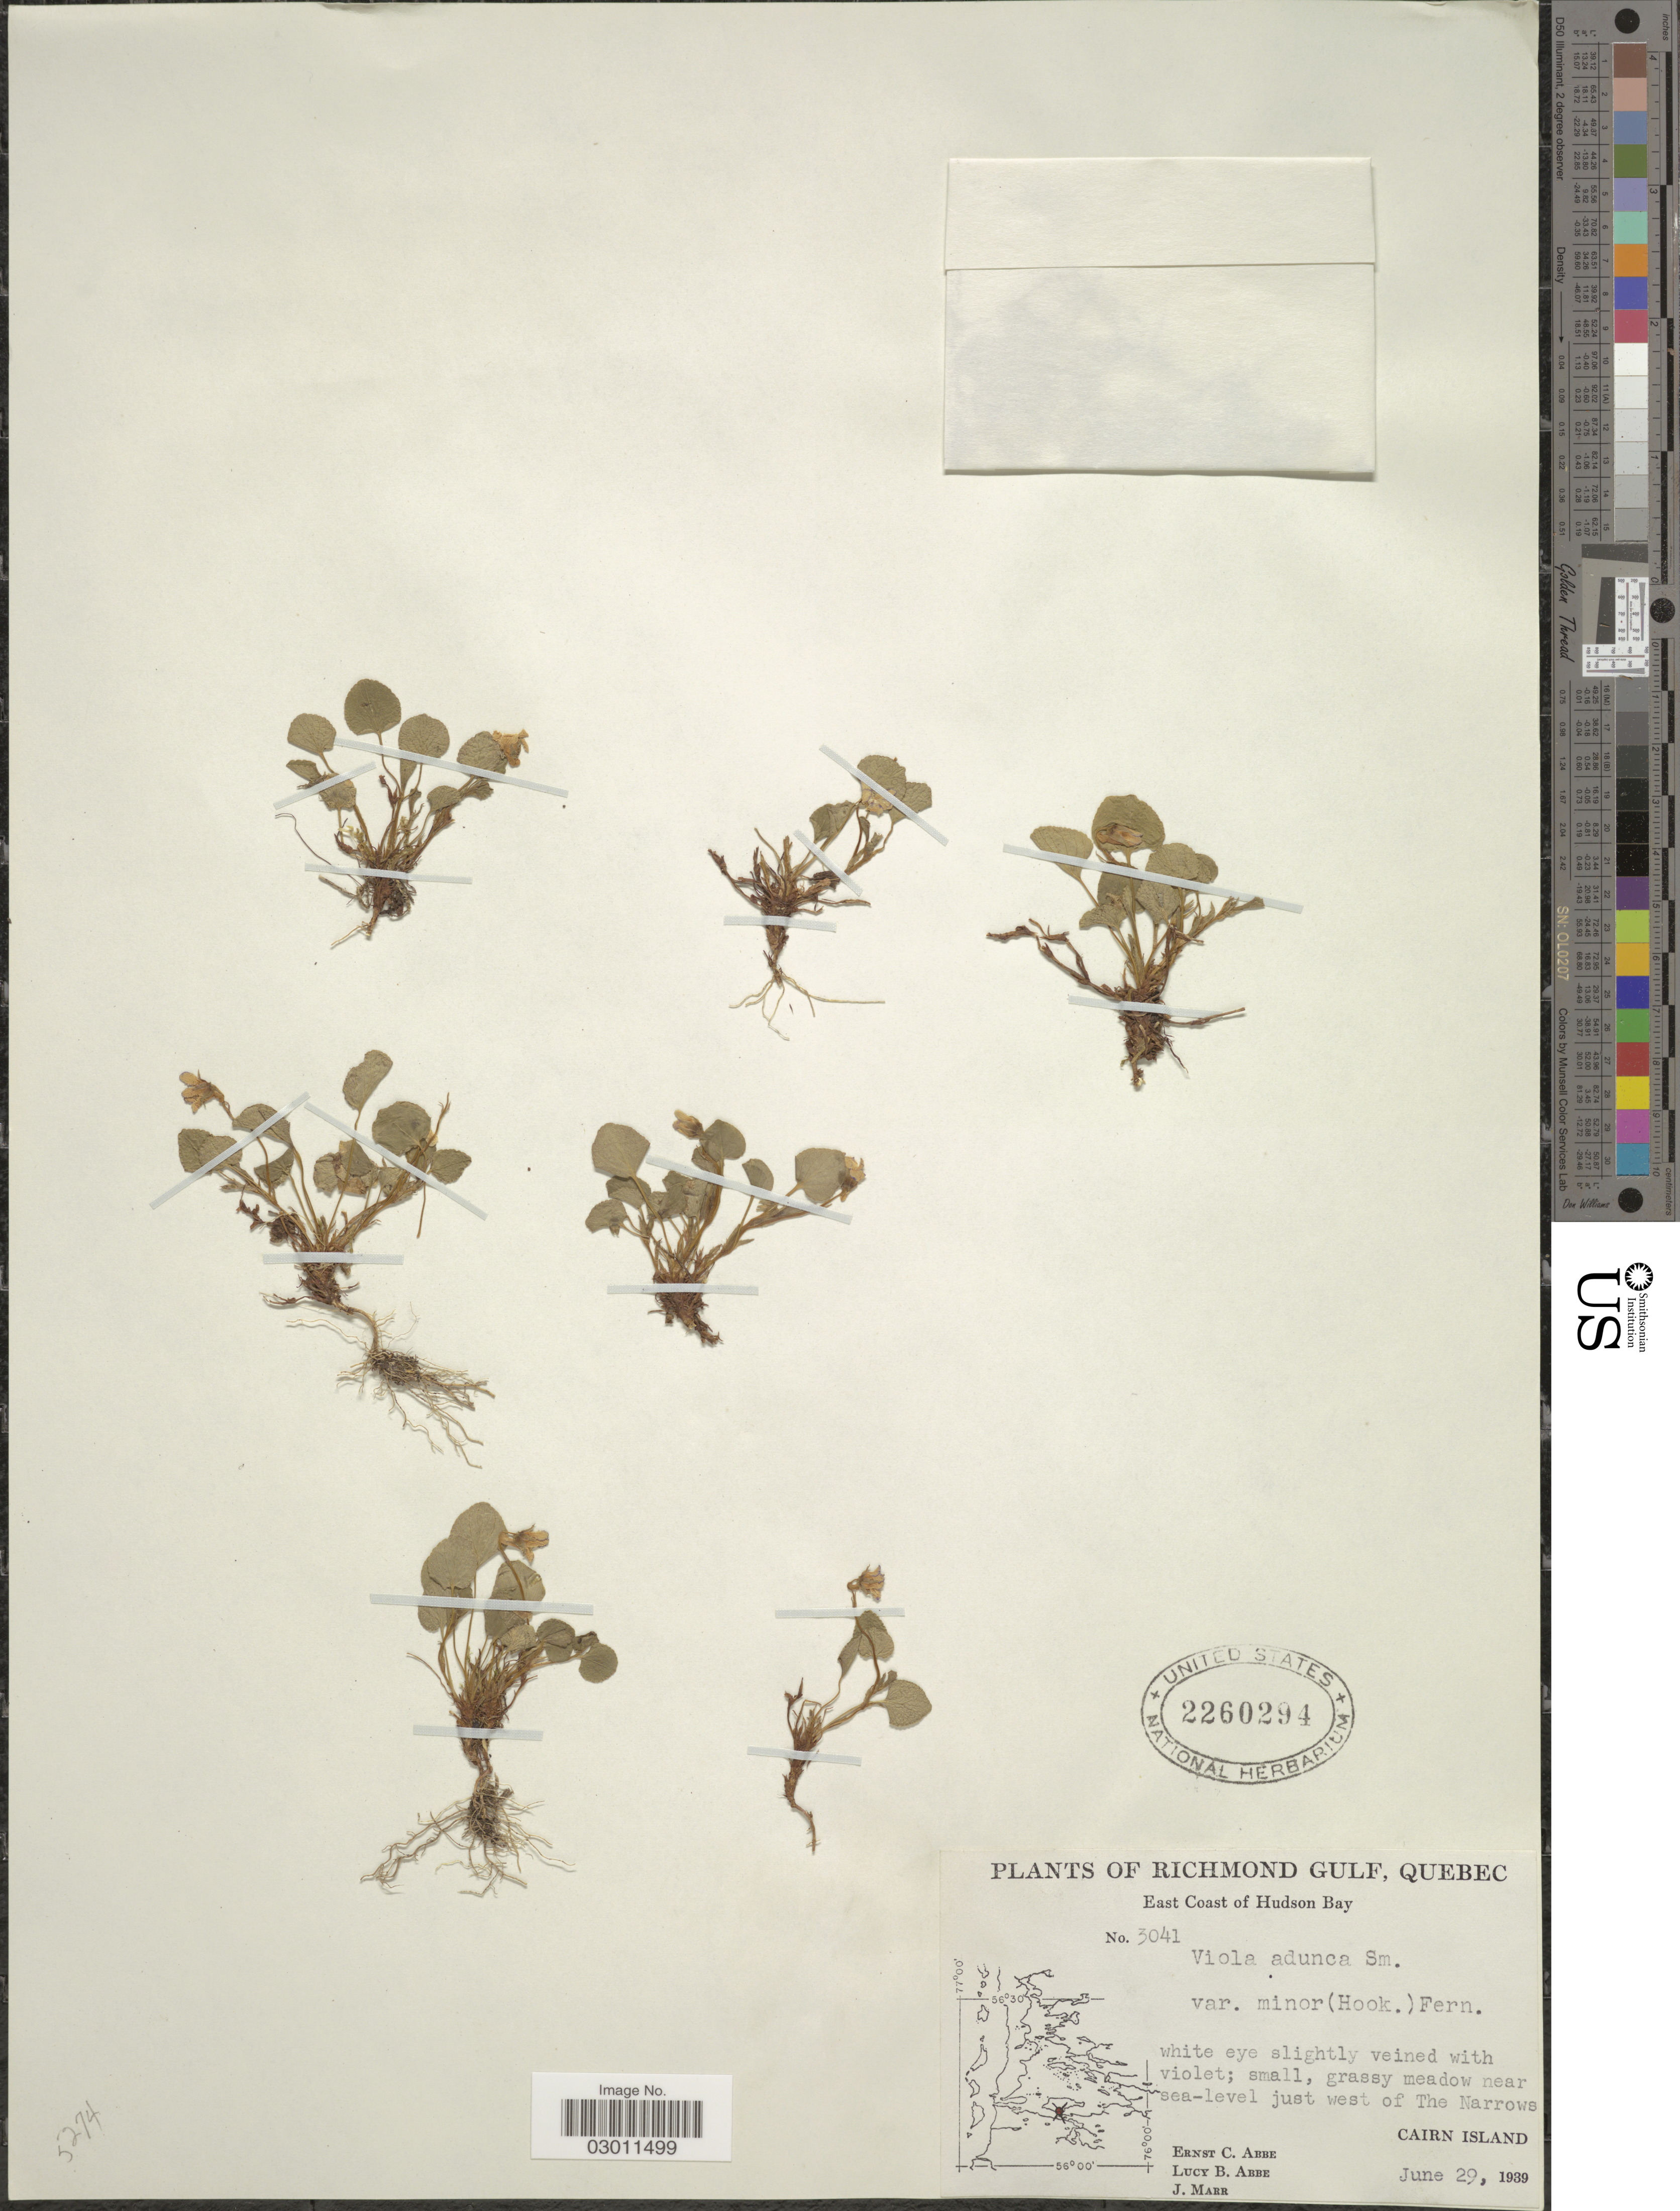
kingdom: Plantae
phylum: Tracheophyta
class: Magnoliopsida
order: Malpighiales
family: Violaceae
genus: Viola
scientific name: Viola adunca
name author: Sm.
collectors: E. C. Abbe, L. B. Abbe & J. Marr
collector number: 3041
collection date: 1939-06-29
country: Canada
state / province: Quebec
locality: Richmond Gulf, East Coast of Hudson Bay, grassy meadow near sea-level just west of The Narrows, Cairn Island.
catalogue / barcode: US 2260294